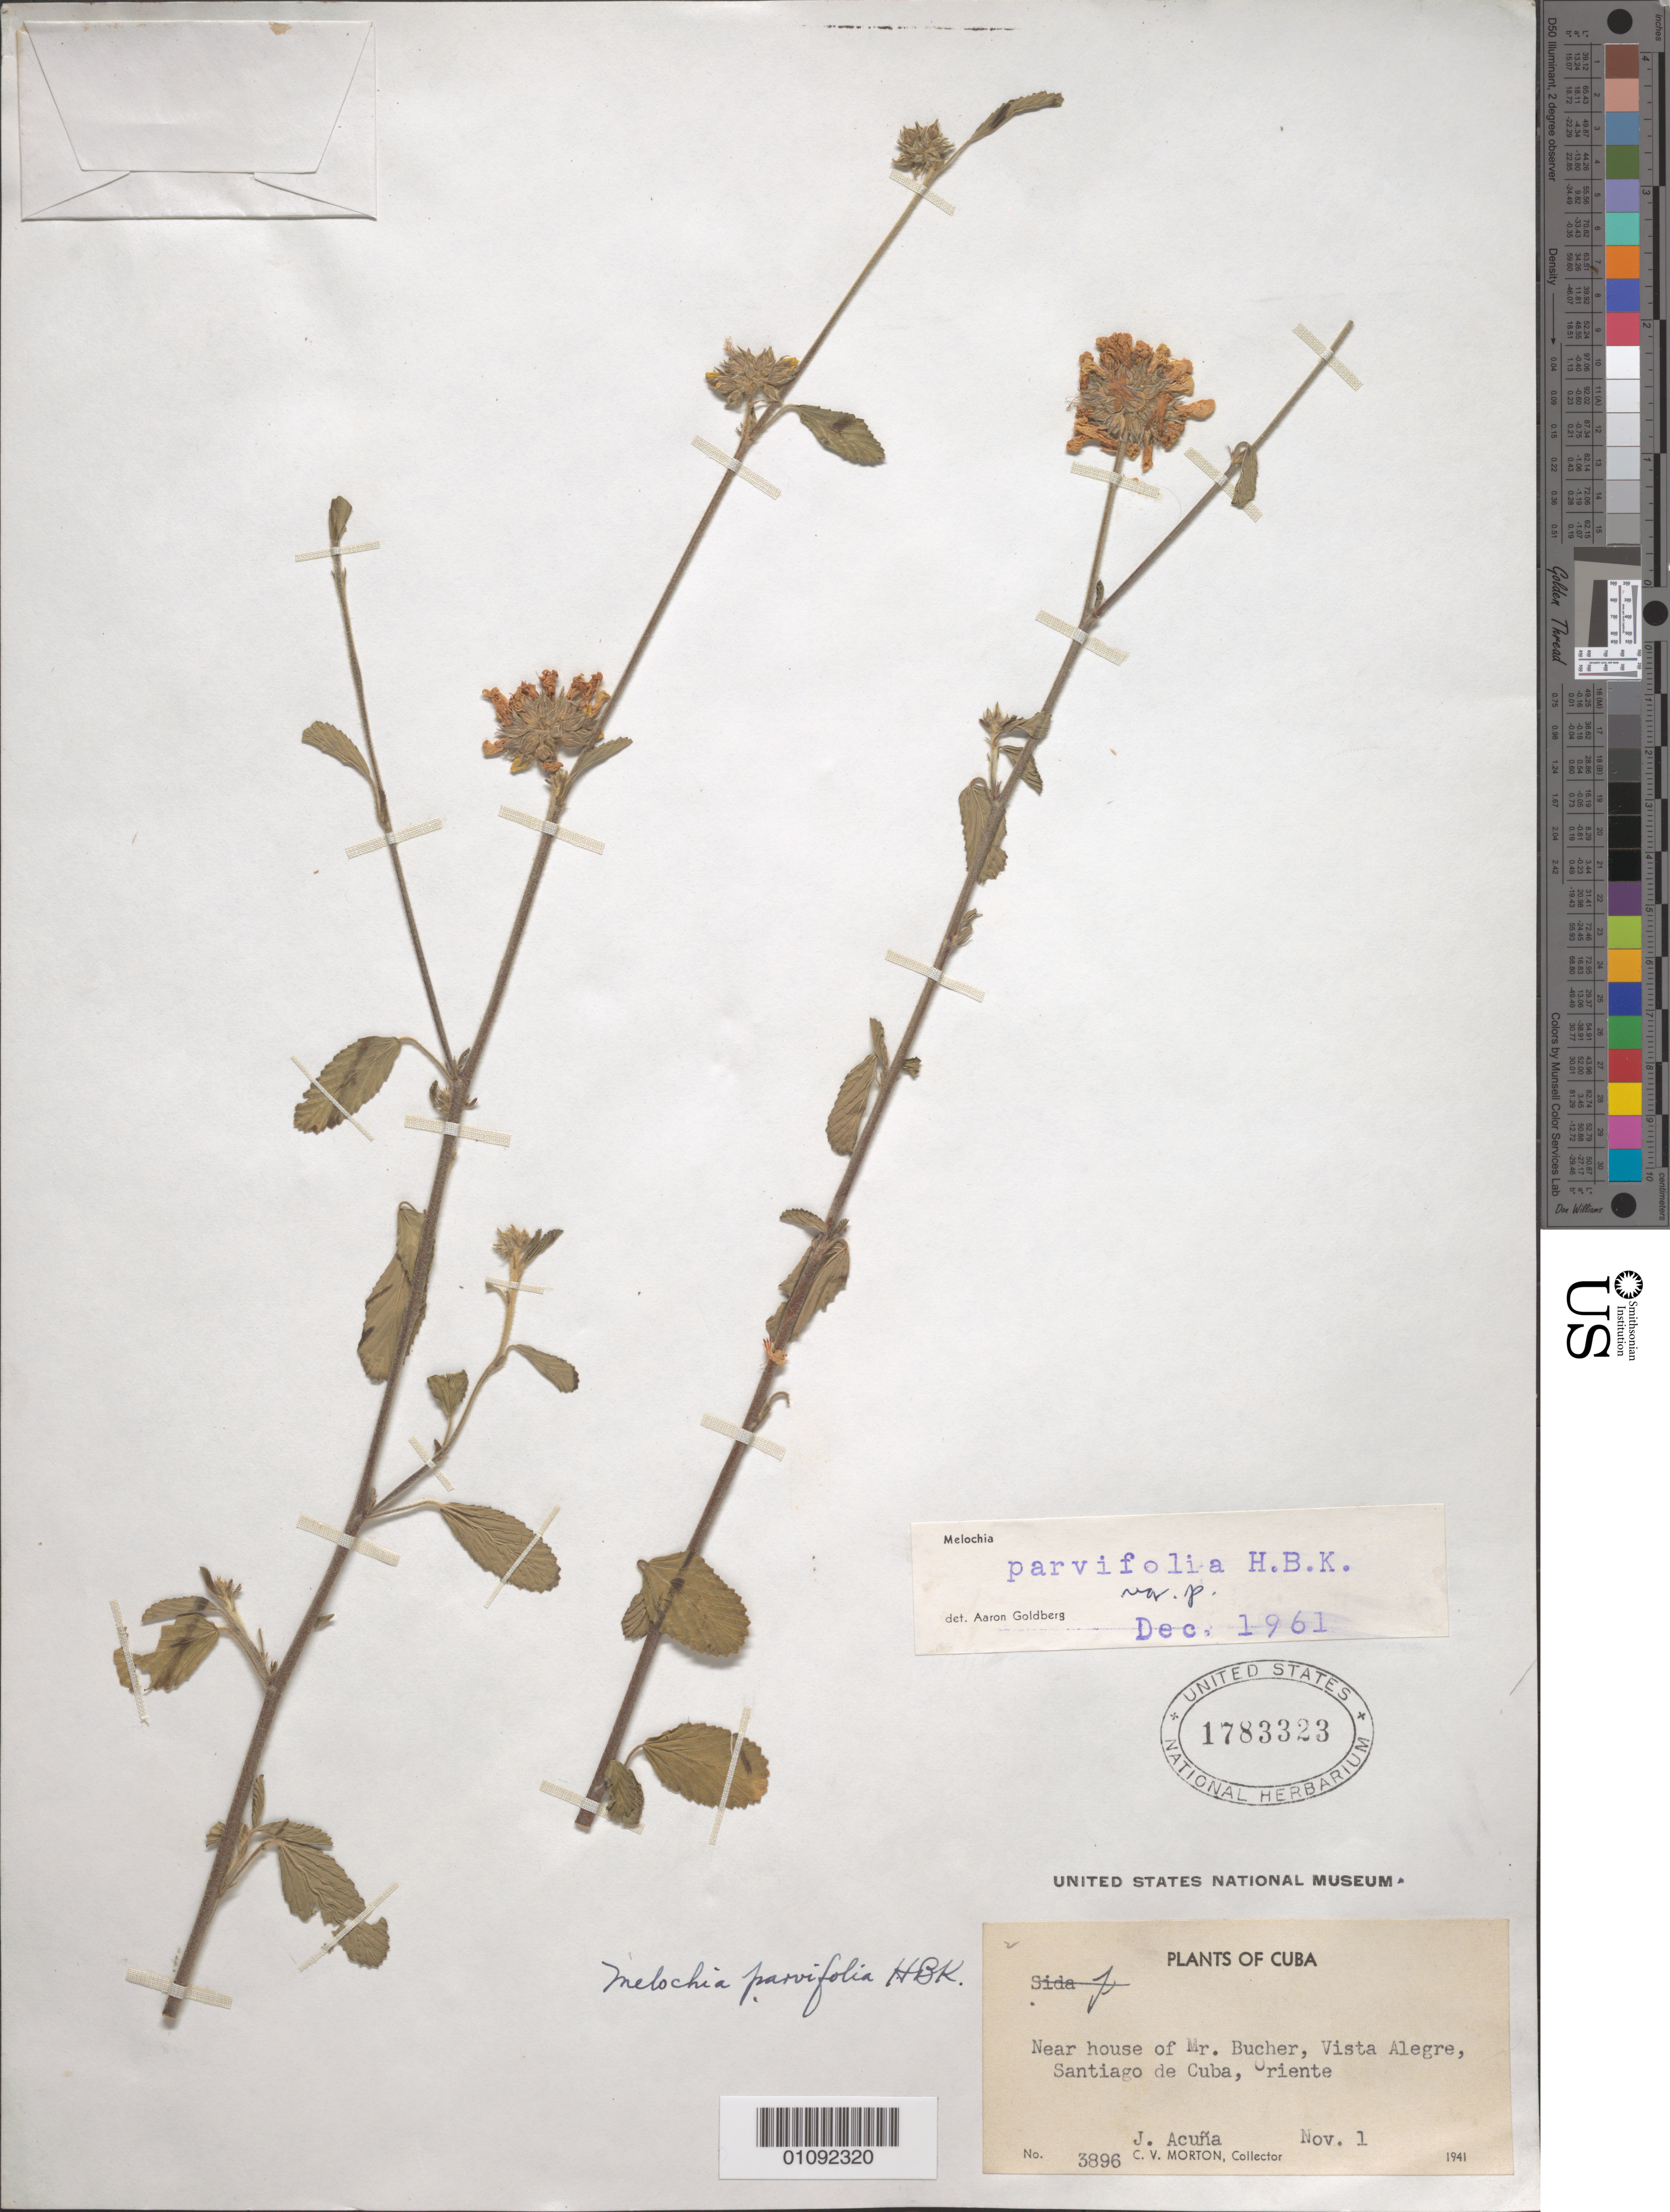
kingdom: Plantae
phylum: Tracheophyta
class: Magnoliopsida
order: Malvales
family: Malvaceae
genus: Melochia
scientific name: Melochia parvifolia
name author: Kunth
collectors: J. Acuña & C. V. Morton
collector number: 3896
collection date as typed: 01 Nov 1941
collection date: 1941-11-01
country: Cuba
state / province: Santiago de Cuba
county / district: Santiago De Cuba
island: Cuba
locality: Near house of Mr Bucher, Vista Alegre, Santiago de Cuba, Oriente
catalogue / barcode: US 1783323